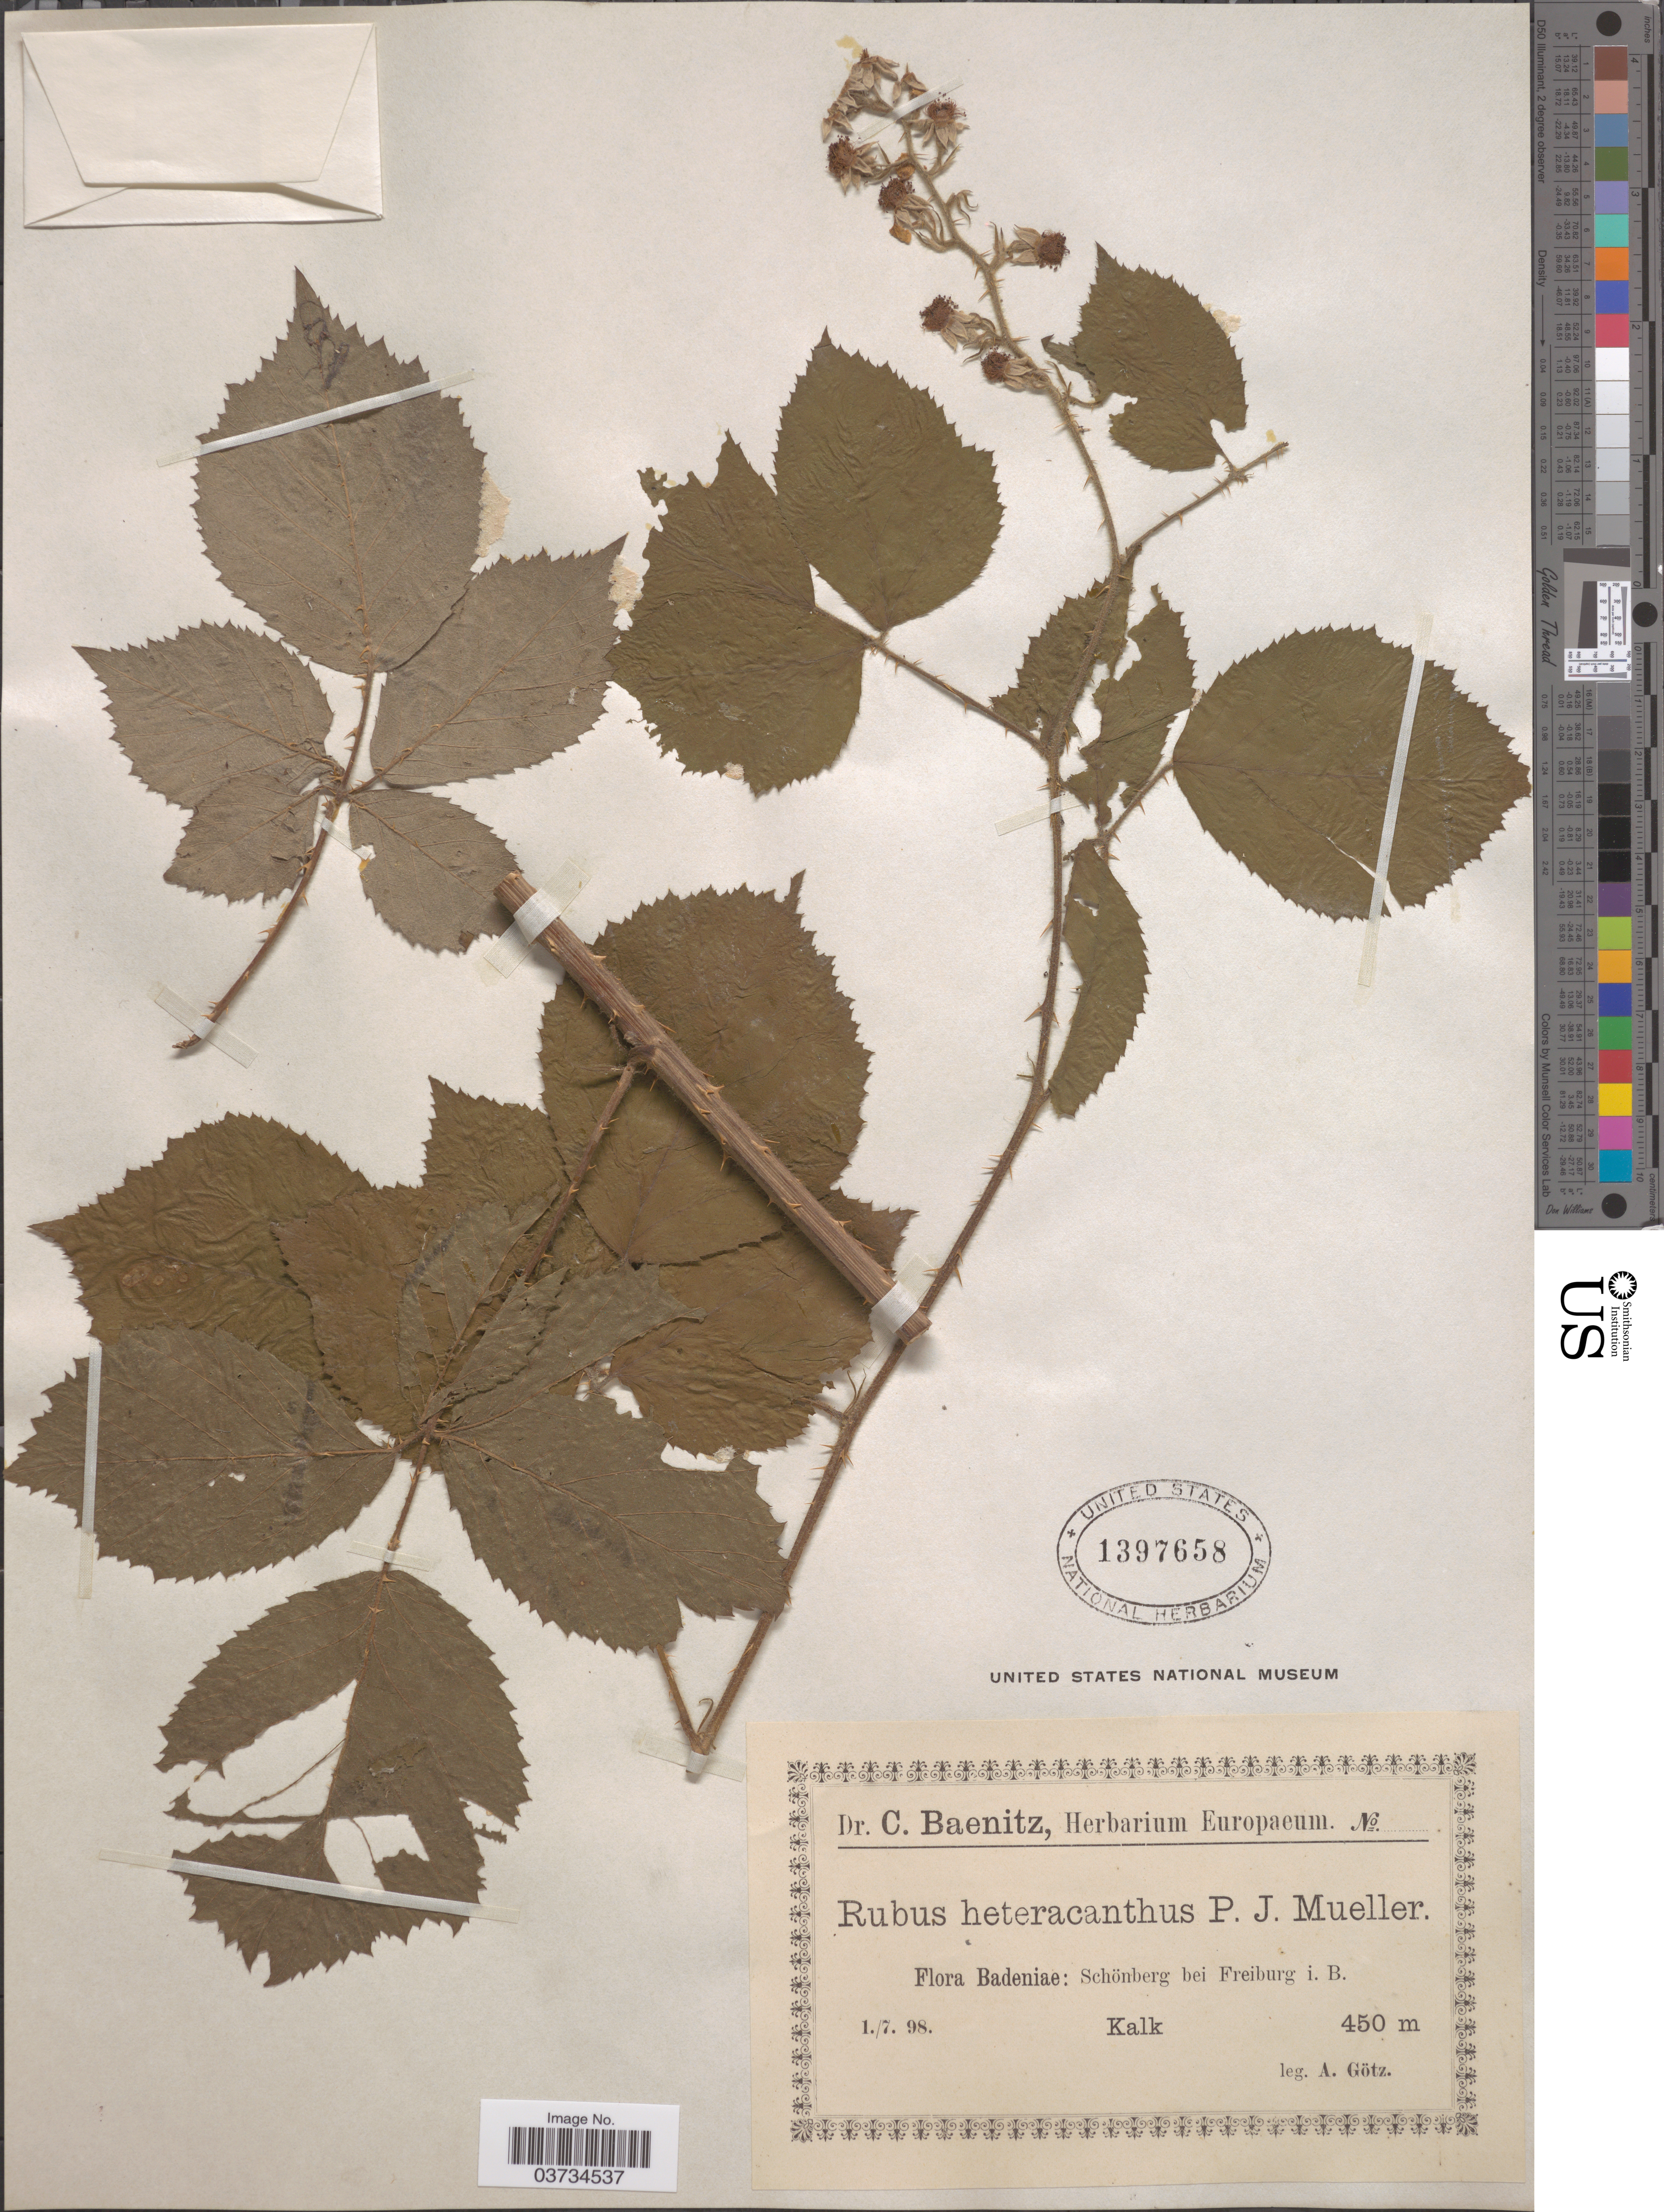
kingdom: Plantae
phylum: Tracheophyta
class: Magnoliopsida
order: Rosales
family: Rosaceae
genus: Rubus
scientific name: Rubus heteracanthus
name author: Weihe ex Lej.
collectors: A. Götz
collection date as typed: Transcribed d/m/y: 1/7/98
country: Germany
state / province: Baden-Württemberg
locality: Badeniae: Schönberg bei Freiburg i. B.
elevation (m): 450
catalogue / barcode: US 1397658